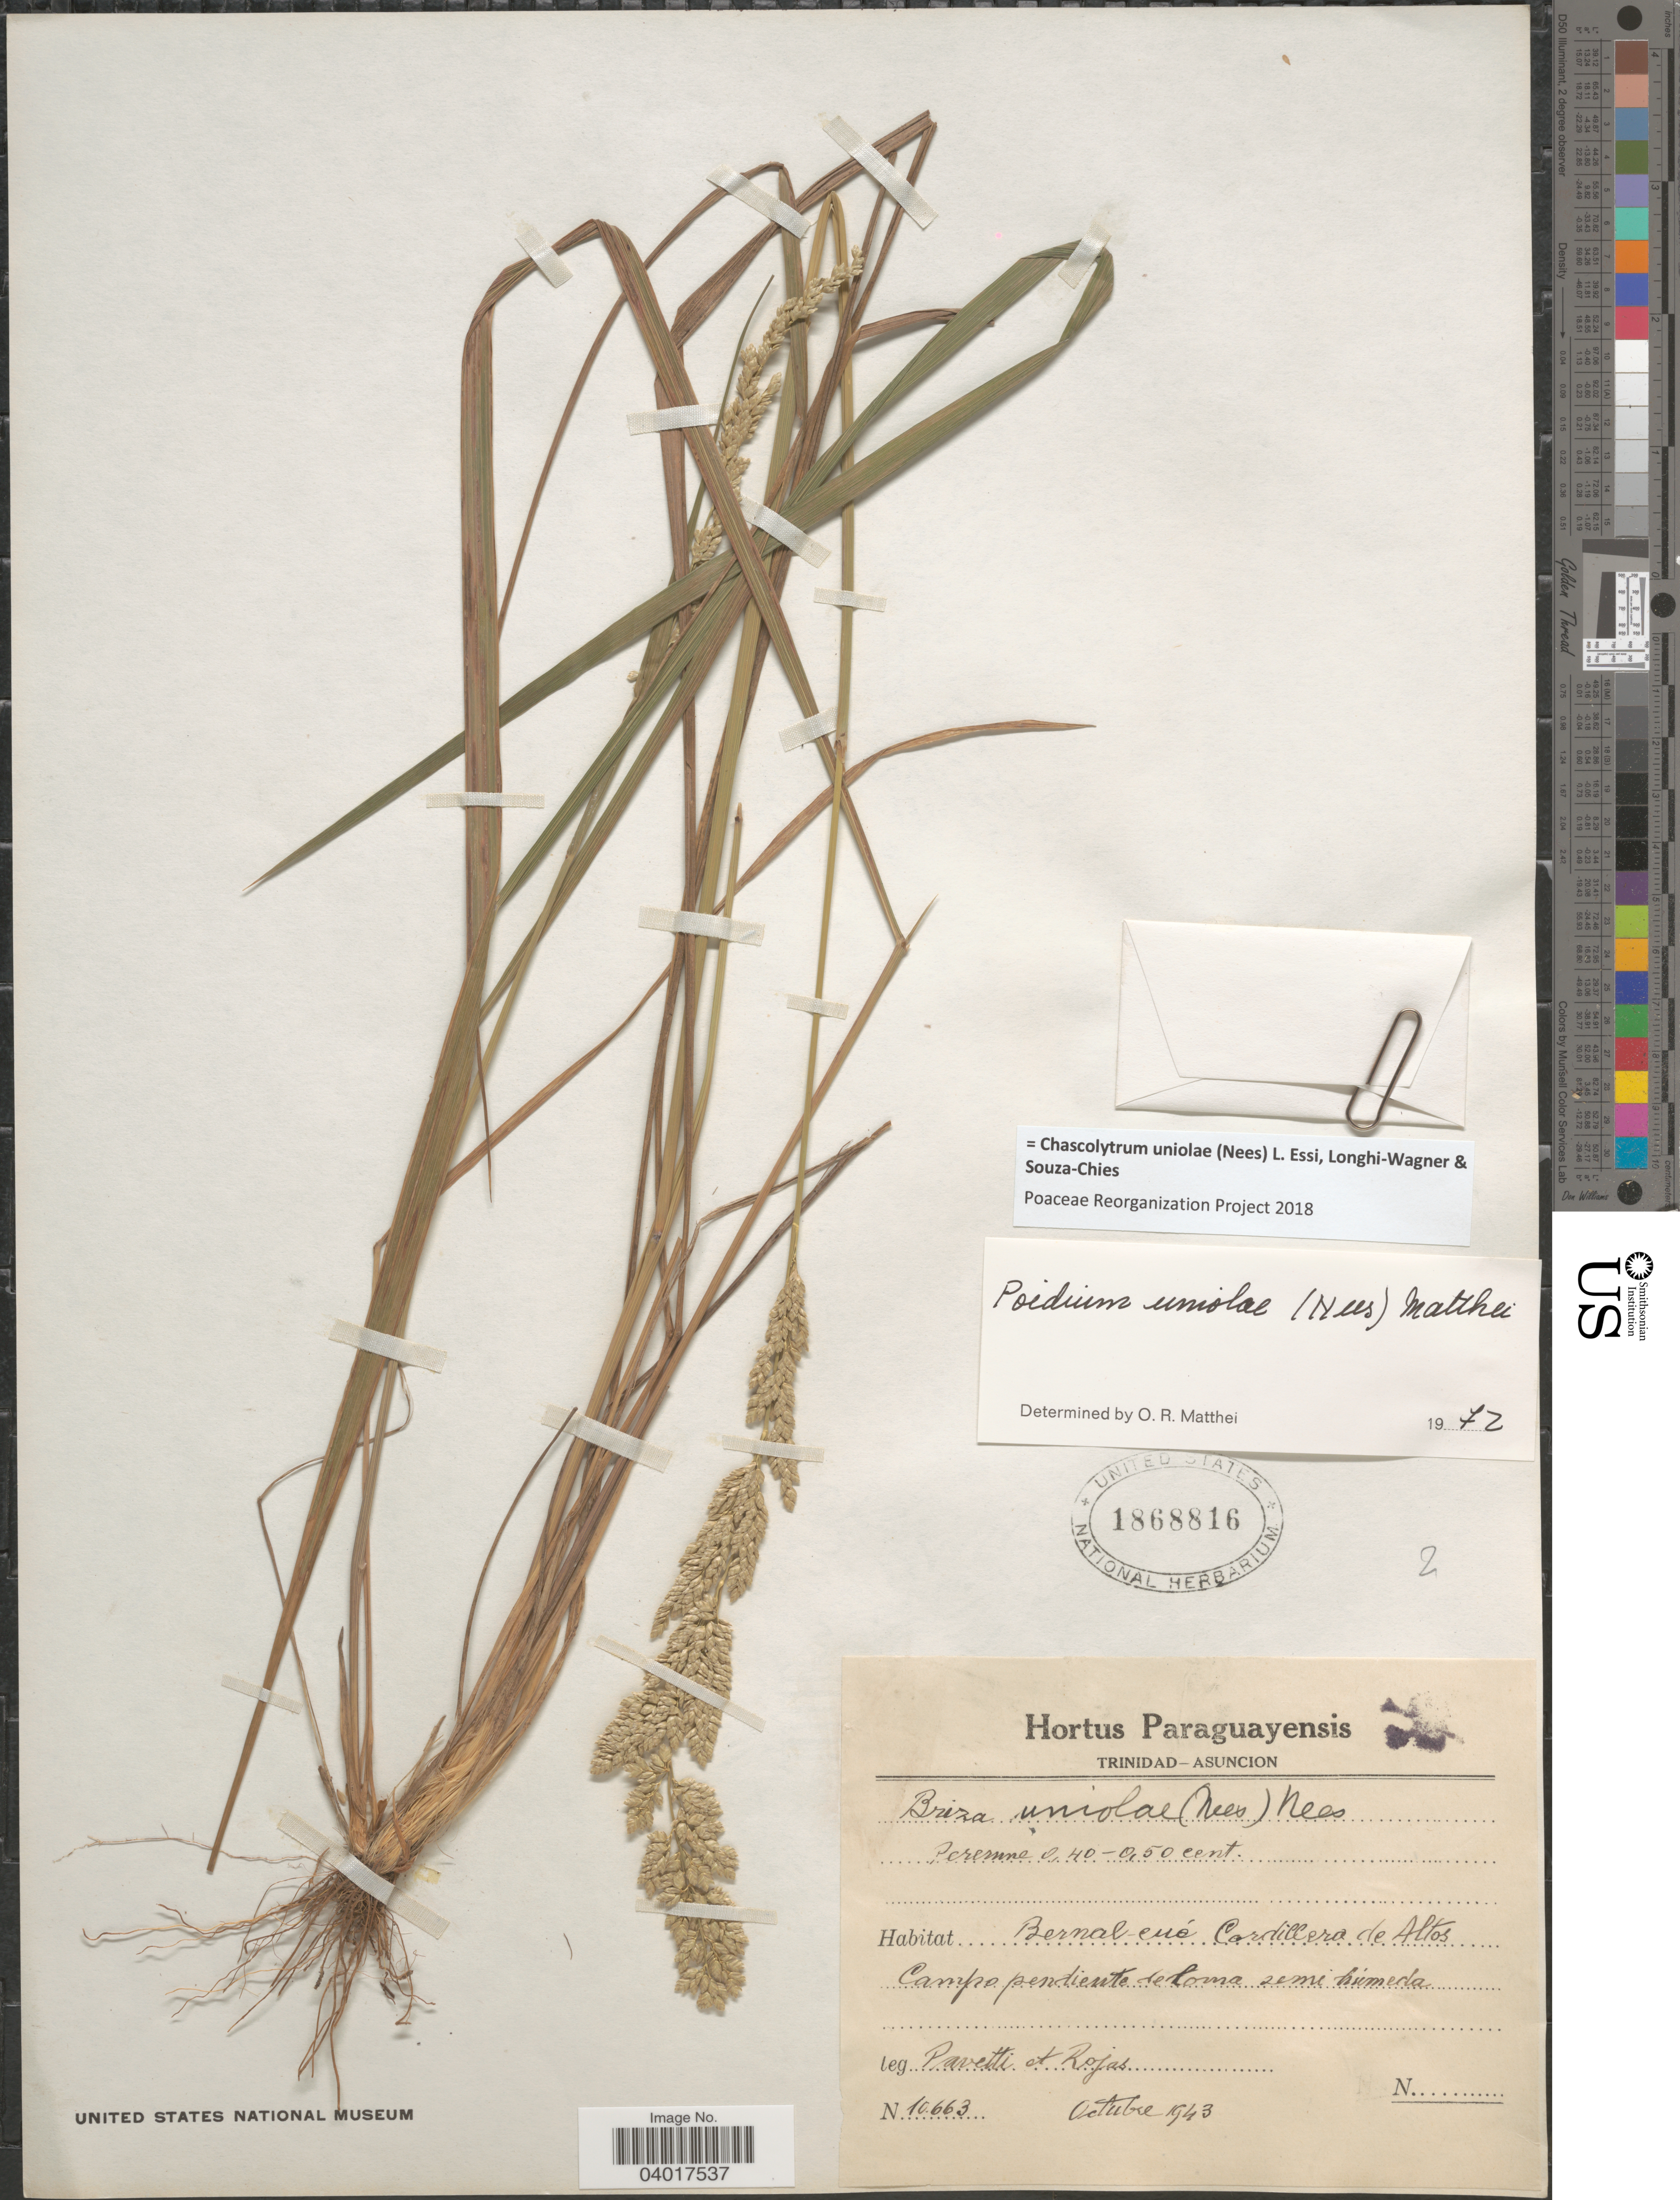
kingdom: Plantae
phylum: Tracheophyta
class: Liliopsida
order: Poales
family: Poaceae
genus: Chascolytrum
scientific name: Chascolytrum uniolae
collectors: -. Pavetti & Rojas, --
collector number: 10663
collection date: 1943-10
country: Paraguay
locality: Bernal-Cué Cordillera de Altos. Campo pentiente de Coma semi húmeda.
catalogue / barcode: US 1868816